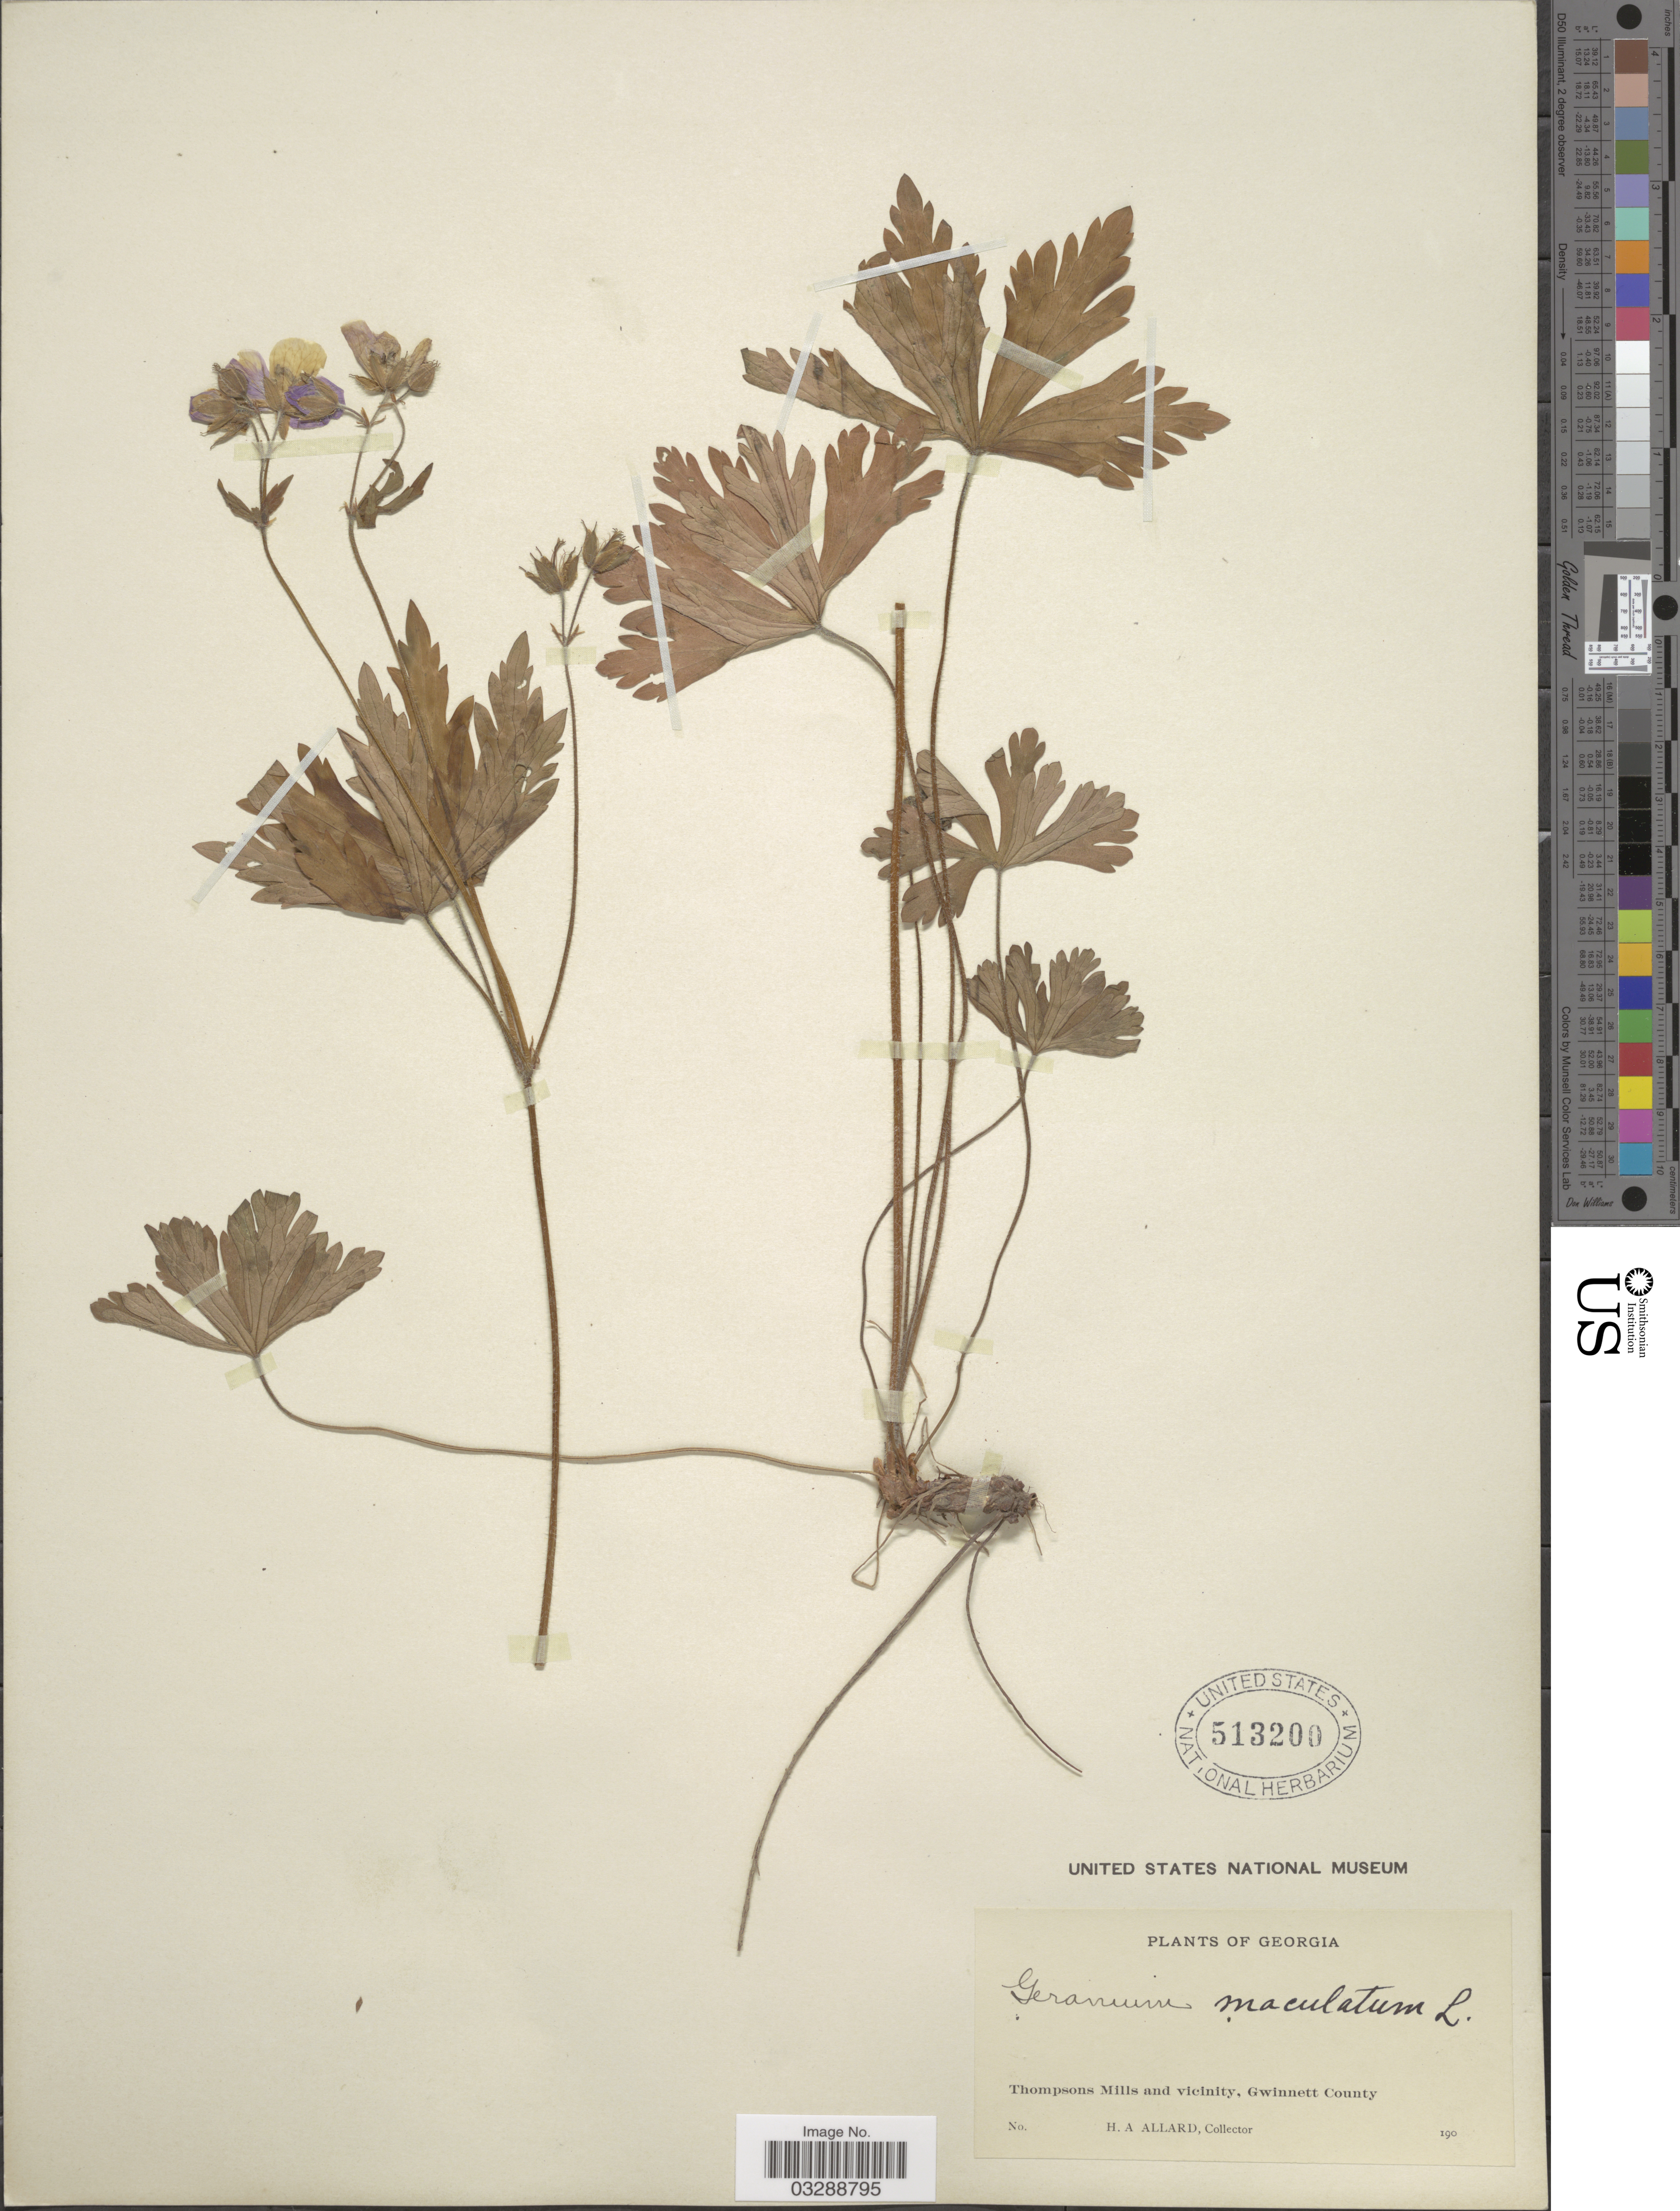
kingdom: Plantae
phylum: Tracheophyta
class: Magnoliopsida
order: Geraniales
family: Geraniaceae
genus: Geranium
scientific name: Geranium maculatum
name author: L.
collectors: H. A. Allard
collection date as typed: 190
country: United States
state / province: Georgia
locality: Thompsons Mills and vicinity, Gwinnett County.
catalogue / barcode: US 513200